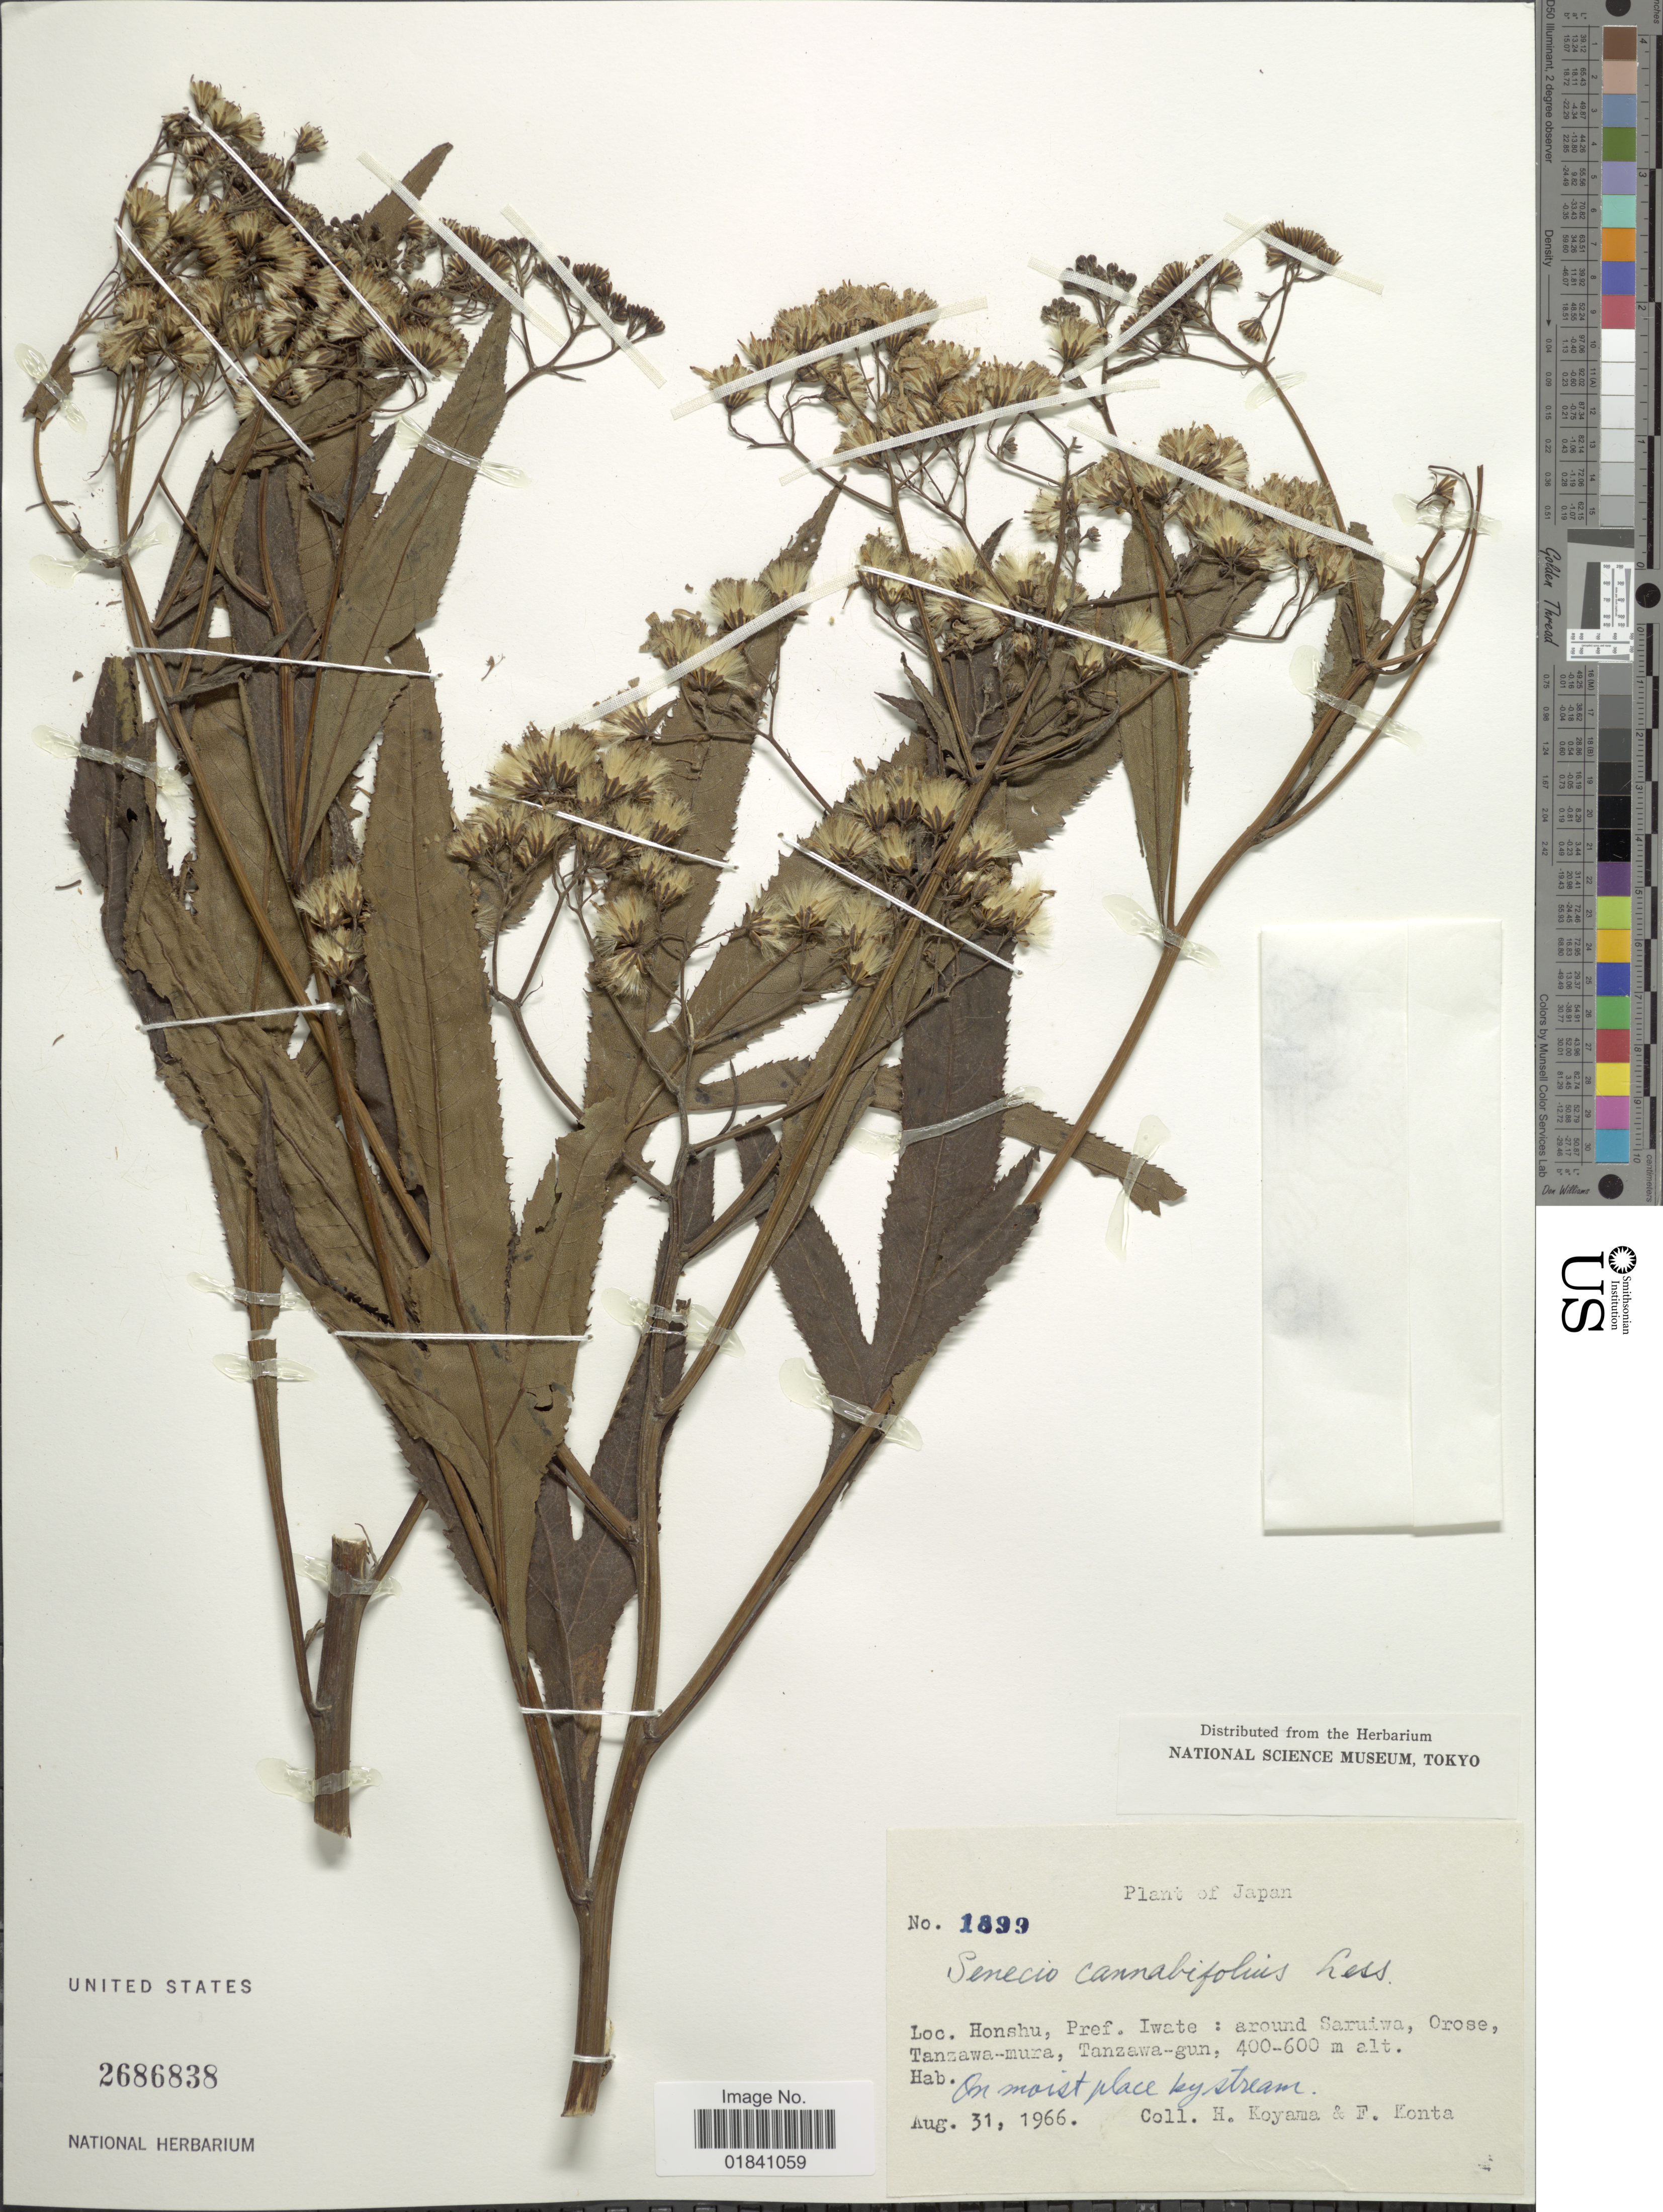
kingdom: Plantae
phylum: Tracheophyta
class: Magnoliopsida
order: Asterales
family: Asteraceae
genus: Senecio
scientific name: Senecio cannabifolius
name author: Less.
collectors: H. Koyama & F. Konta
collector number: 1899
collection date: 1966-08-31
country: Japan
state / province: Iwate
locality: Honshu: around Saruiwa, Orose, Tanzawa-mura, Tanzawa-gun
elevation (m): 400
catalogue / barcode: US 2686838